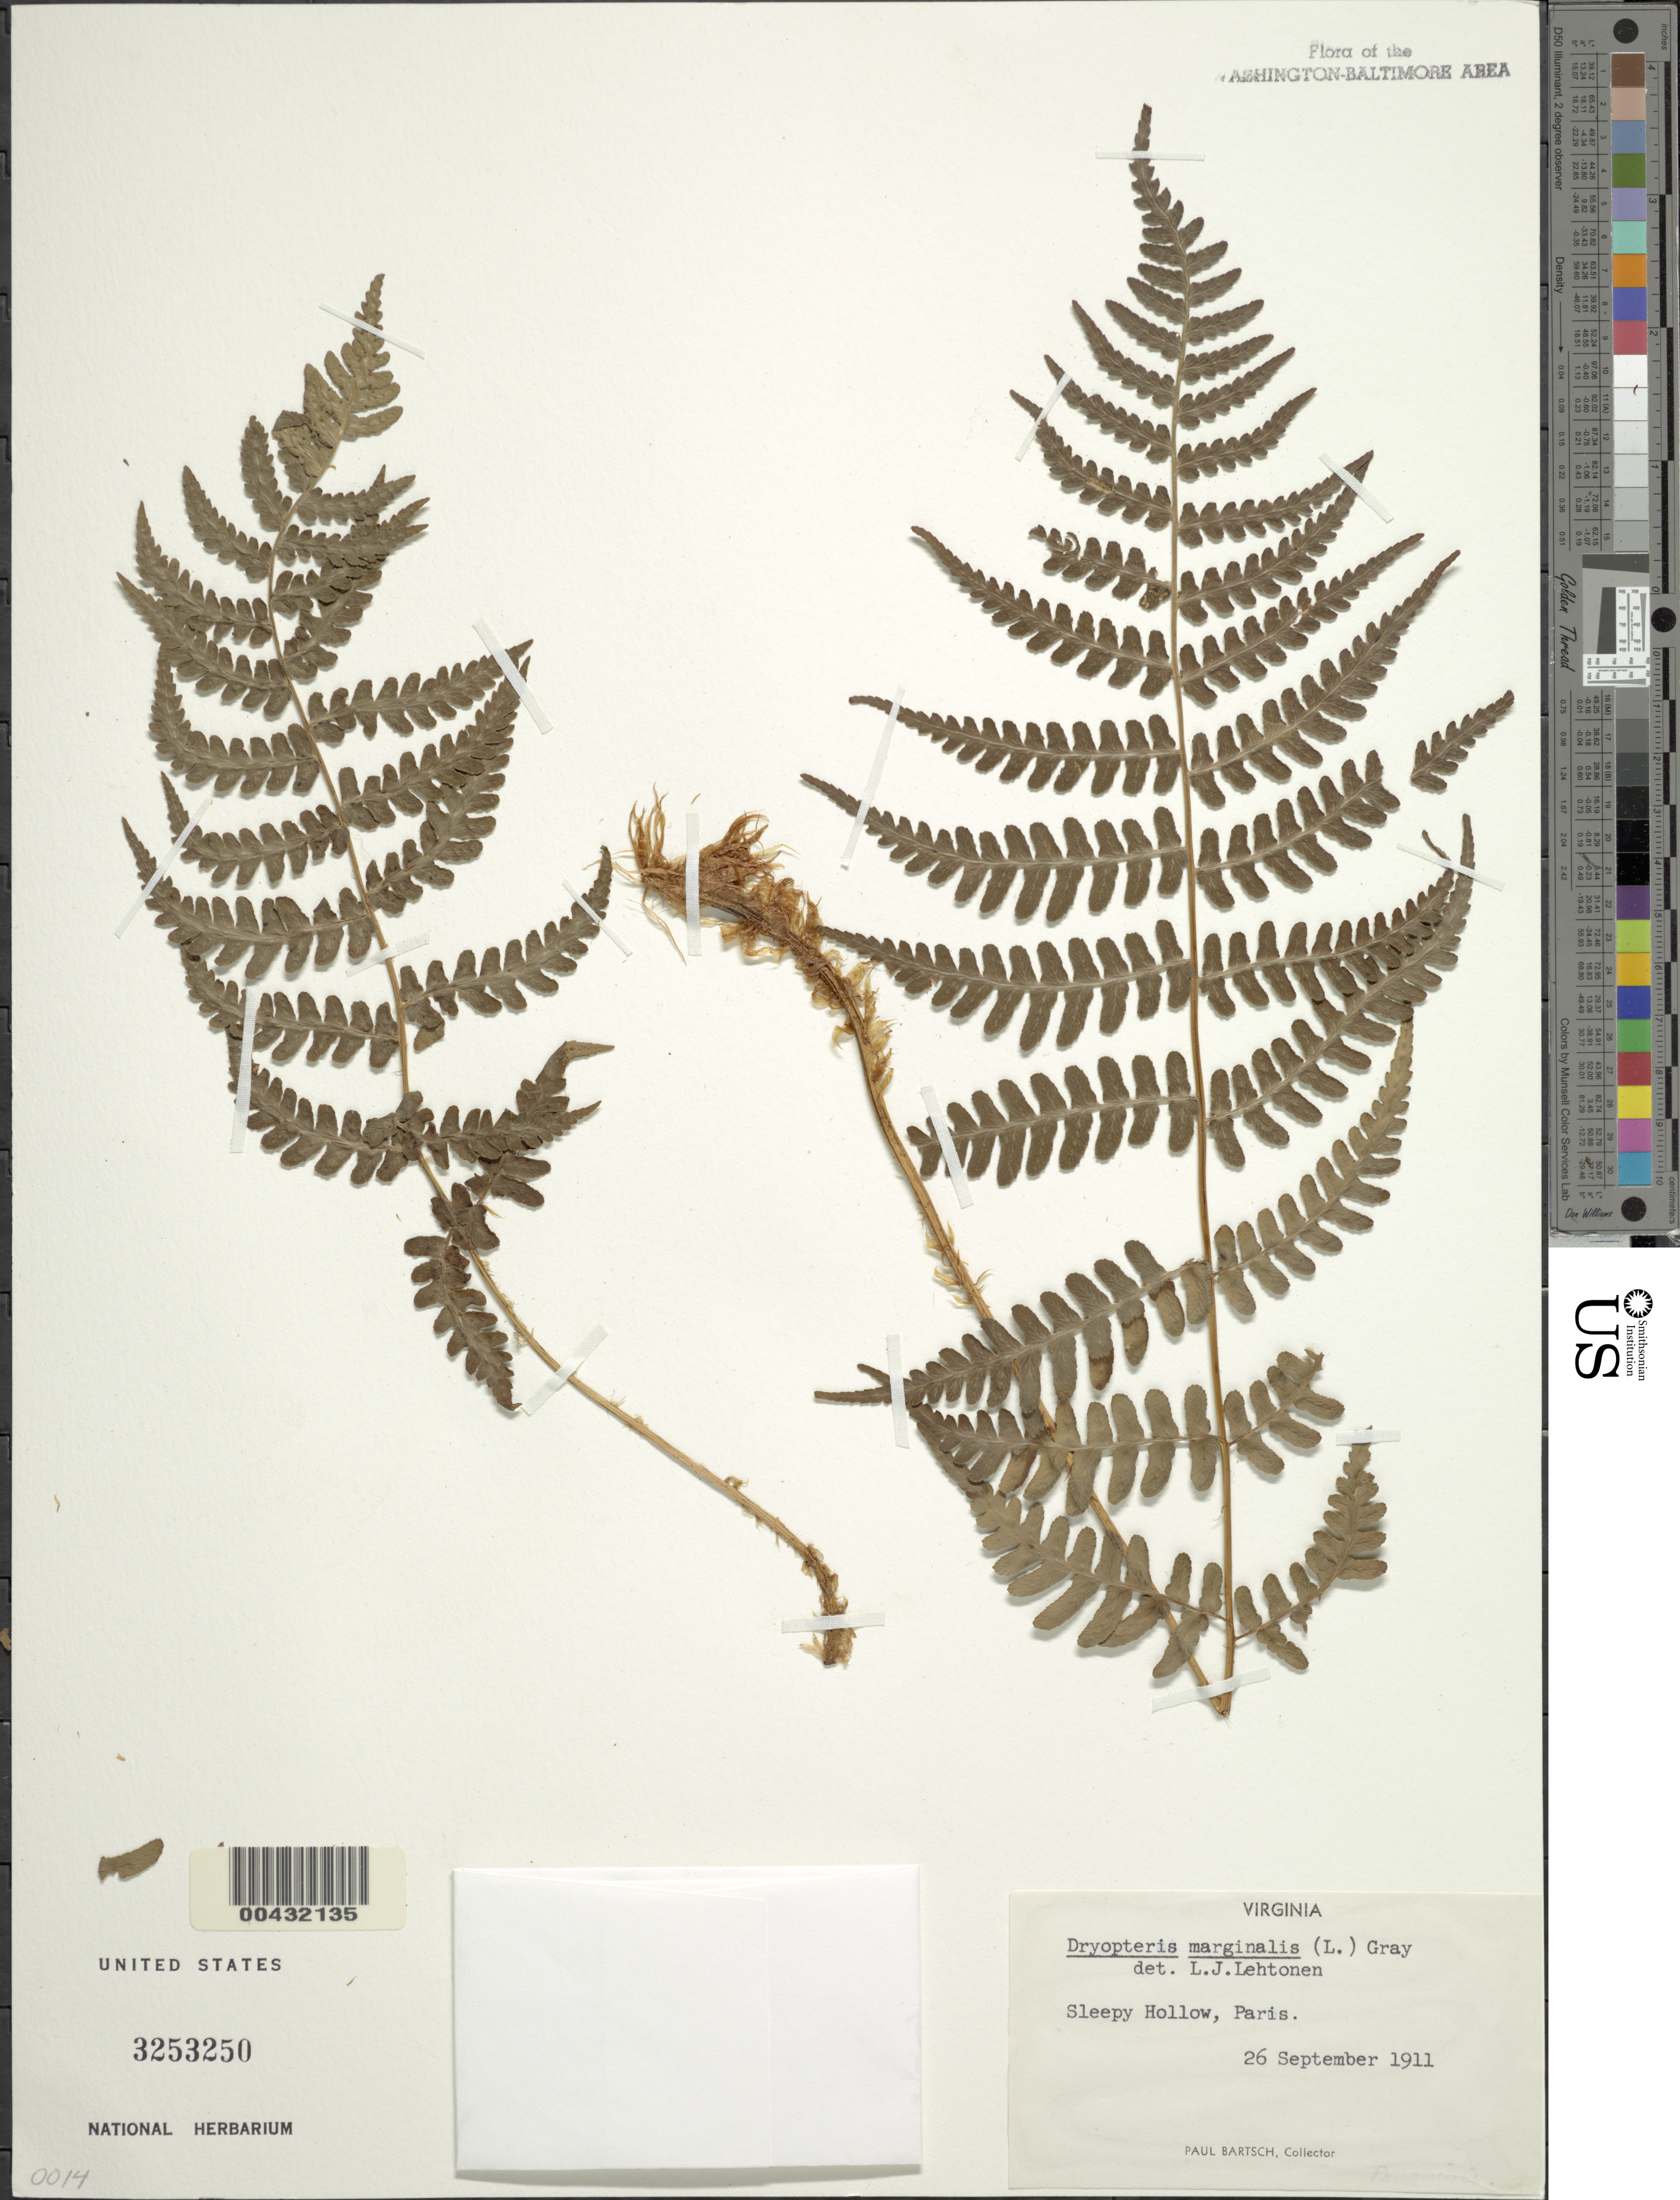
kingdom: Plantae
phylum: Tracheophyta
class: Polypodiopsida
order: Polypodiales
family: Dryopteridaceae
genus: Dryopteris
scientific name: Dryopteris marginalis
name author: (L.) A. Gray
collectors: P. Bartsch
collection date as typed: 26 Sep 1911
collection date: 1911-09-26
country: United States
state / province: Virginia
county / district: Fairfax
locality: Sleepy Hollow, Paris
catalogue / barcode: US 3253250